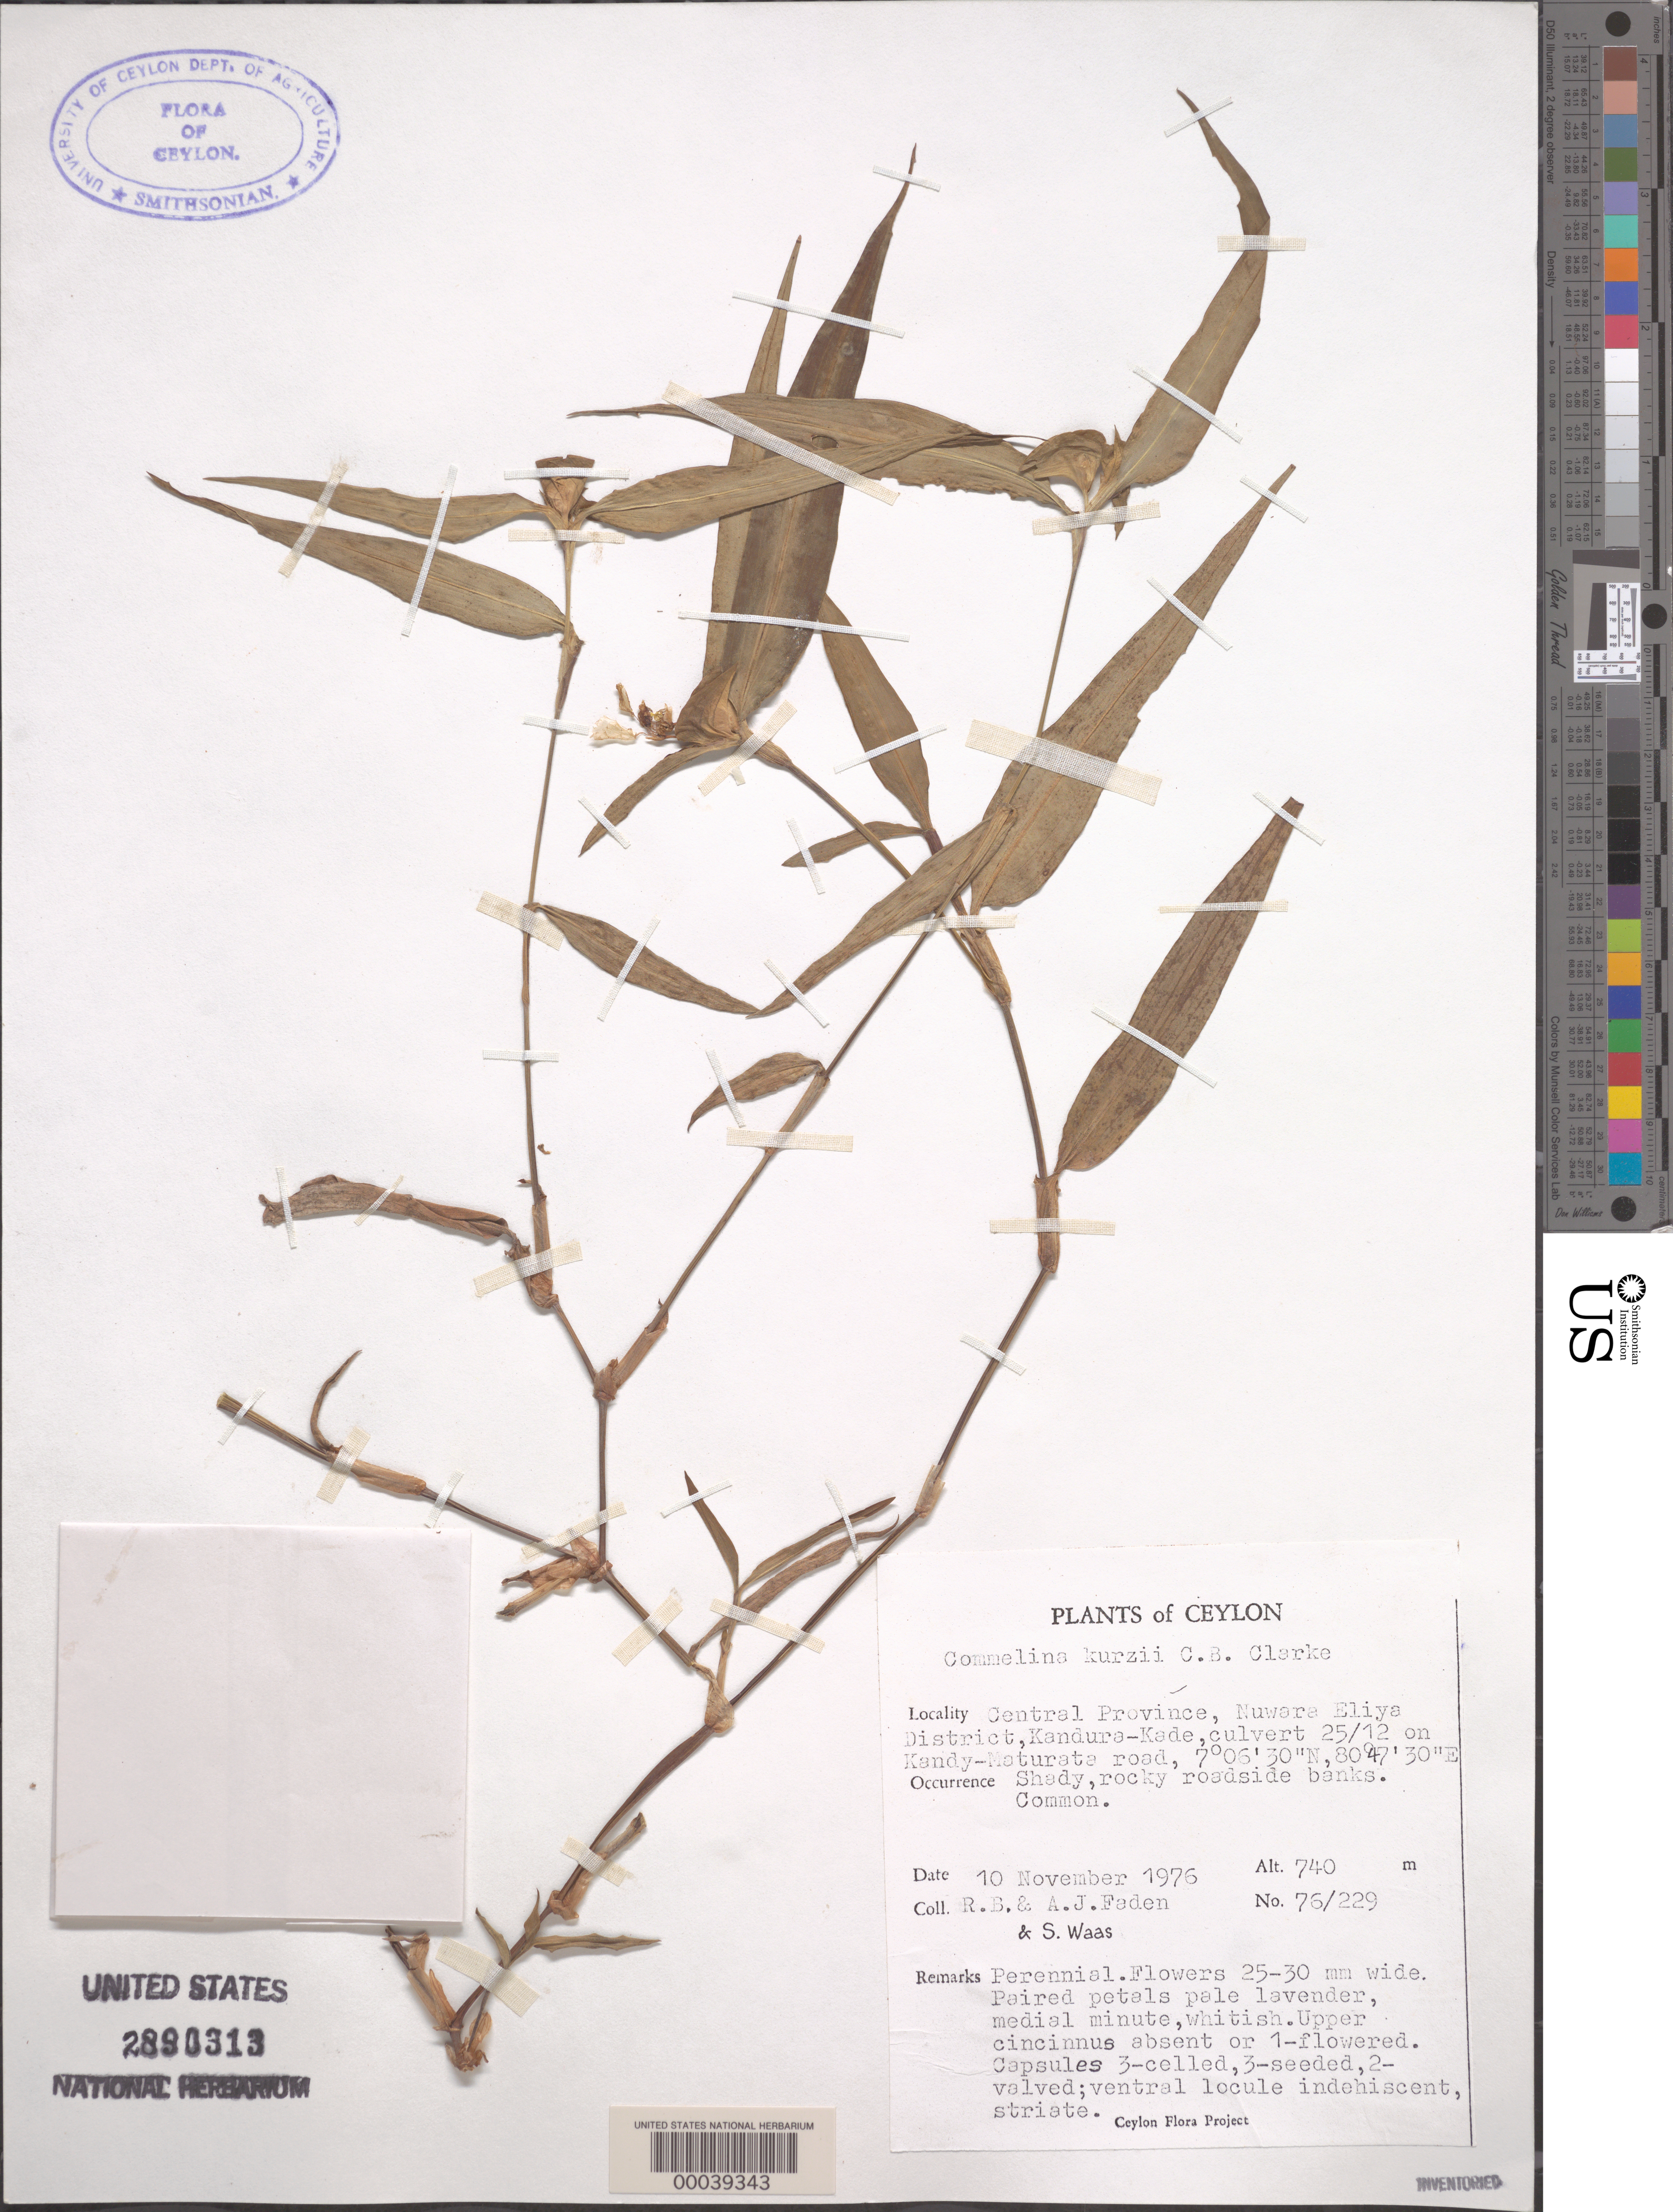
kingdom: Plantae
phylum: Tracheophyta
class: Liliopsida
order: Commelinales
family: Commelinaceae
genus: Commelina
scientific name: Commelina kurzii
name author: C.B. Clarke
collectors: R. B. Faden & A. J. Faden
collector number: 76/229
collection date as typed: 10 Nov 1976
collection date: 1976-11-10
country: Sri Lanka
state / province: Central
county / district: Nuwara Eliya Dist.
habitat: Shady,rocky roadside banks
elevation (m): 740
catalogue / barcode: US 2890313